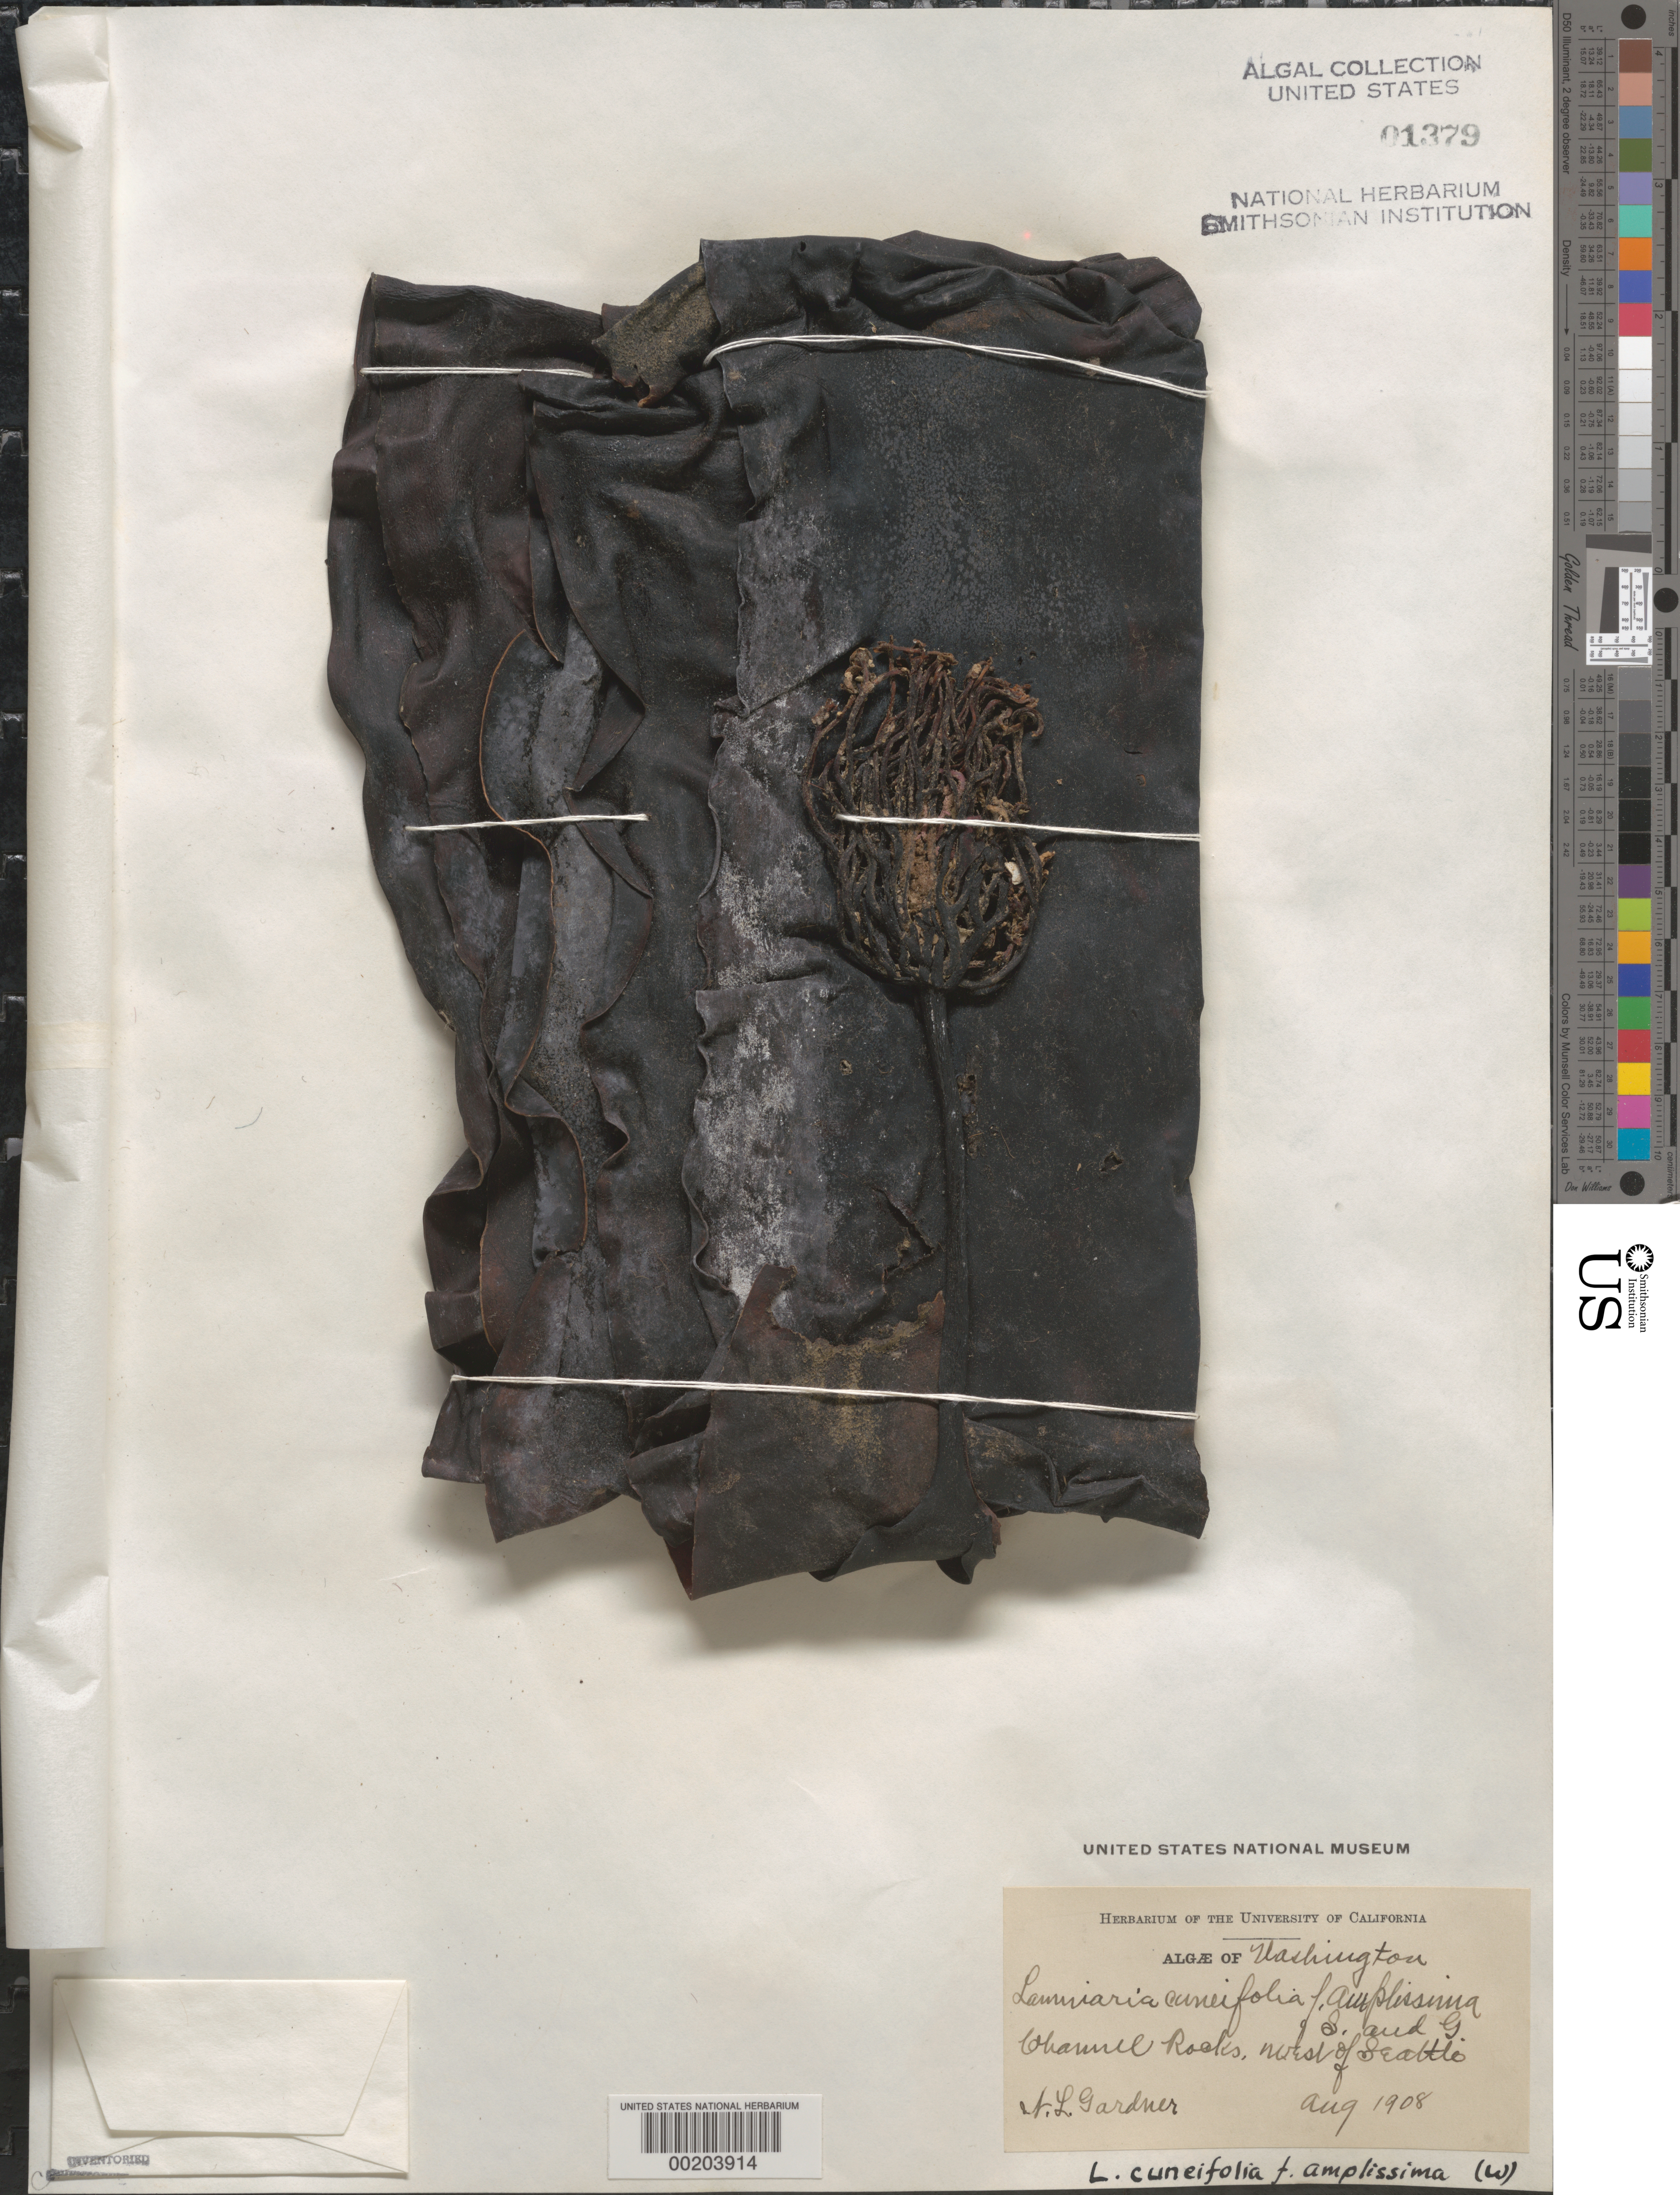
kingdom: Chromista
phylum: Ochrophyta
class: Phaeophyceae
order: Laminariales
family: Laminariaceae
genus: Saccharina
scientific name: Saccharina groenlandica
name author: (Rosenv.) C.E. Lane et al.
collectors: N. Gardner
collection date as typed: Aug 1908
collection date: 1908-08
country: United States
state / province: Washington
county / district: King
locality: Channel Rocks, west of Seattle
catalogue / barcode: US 1379